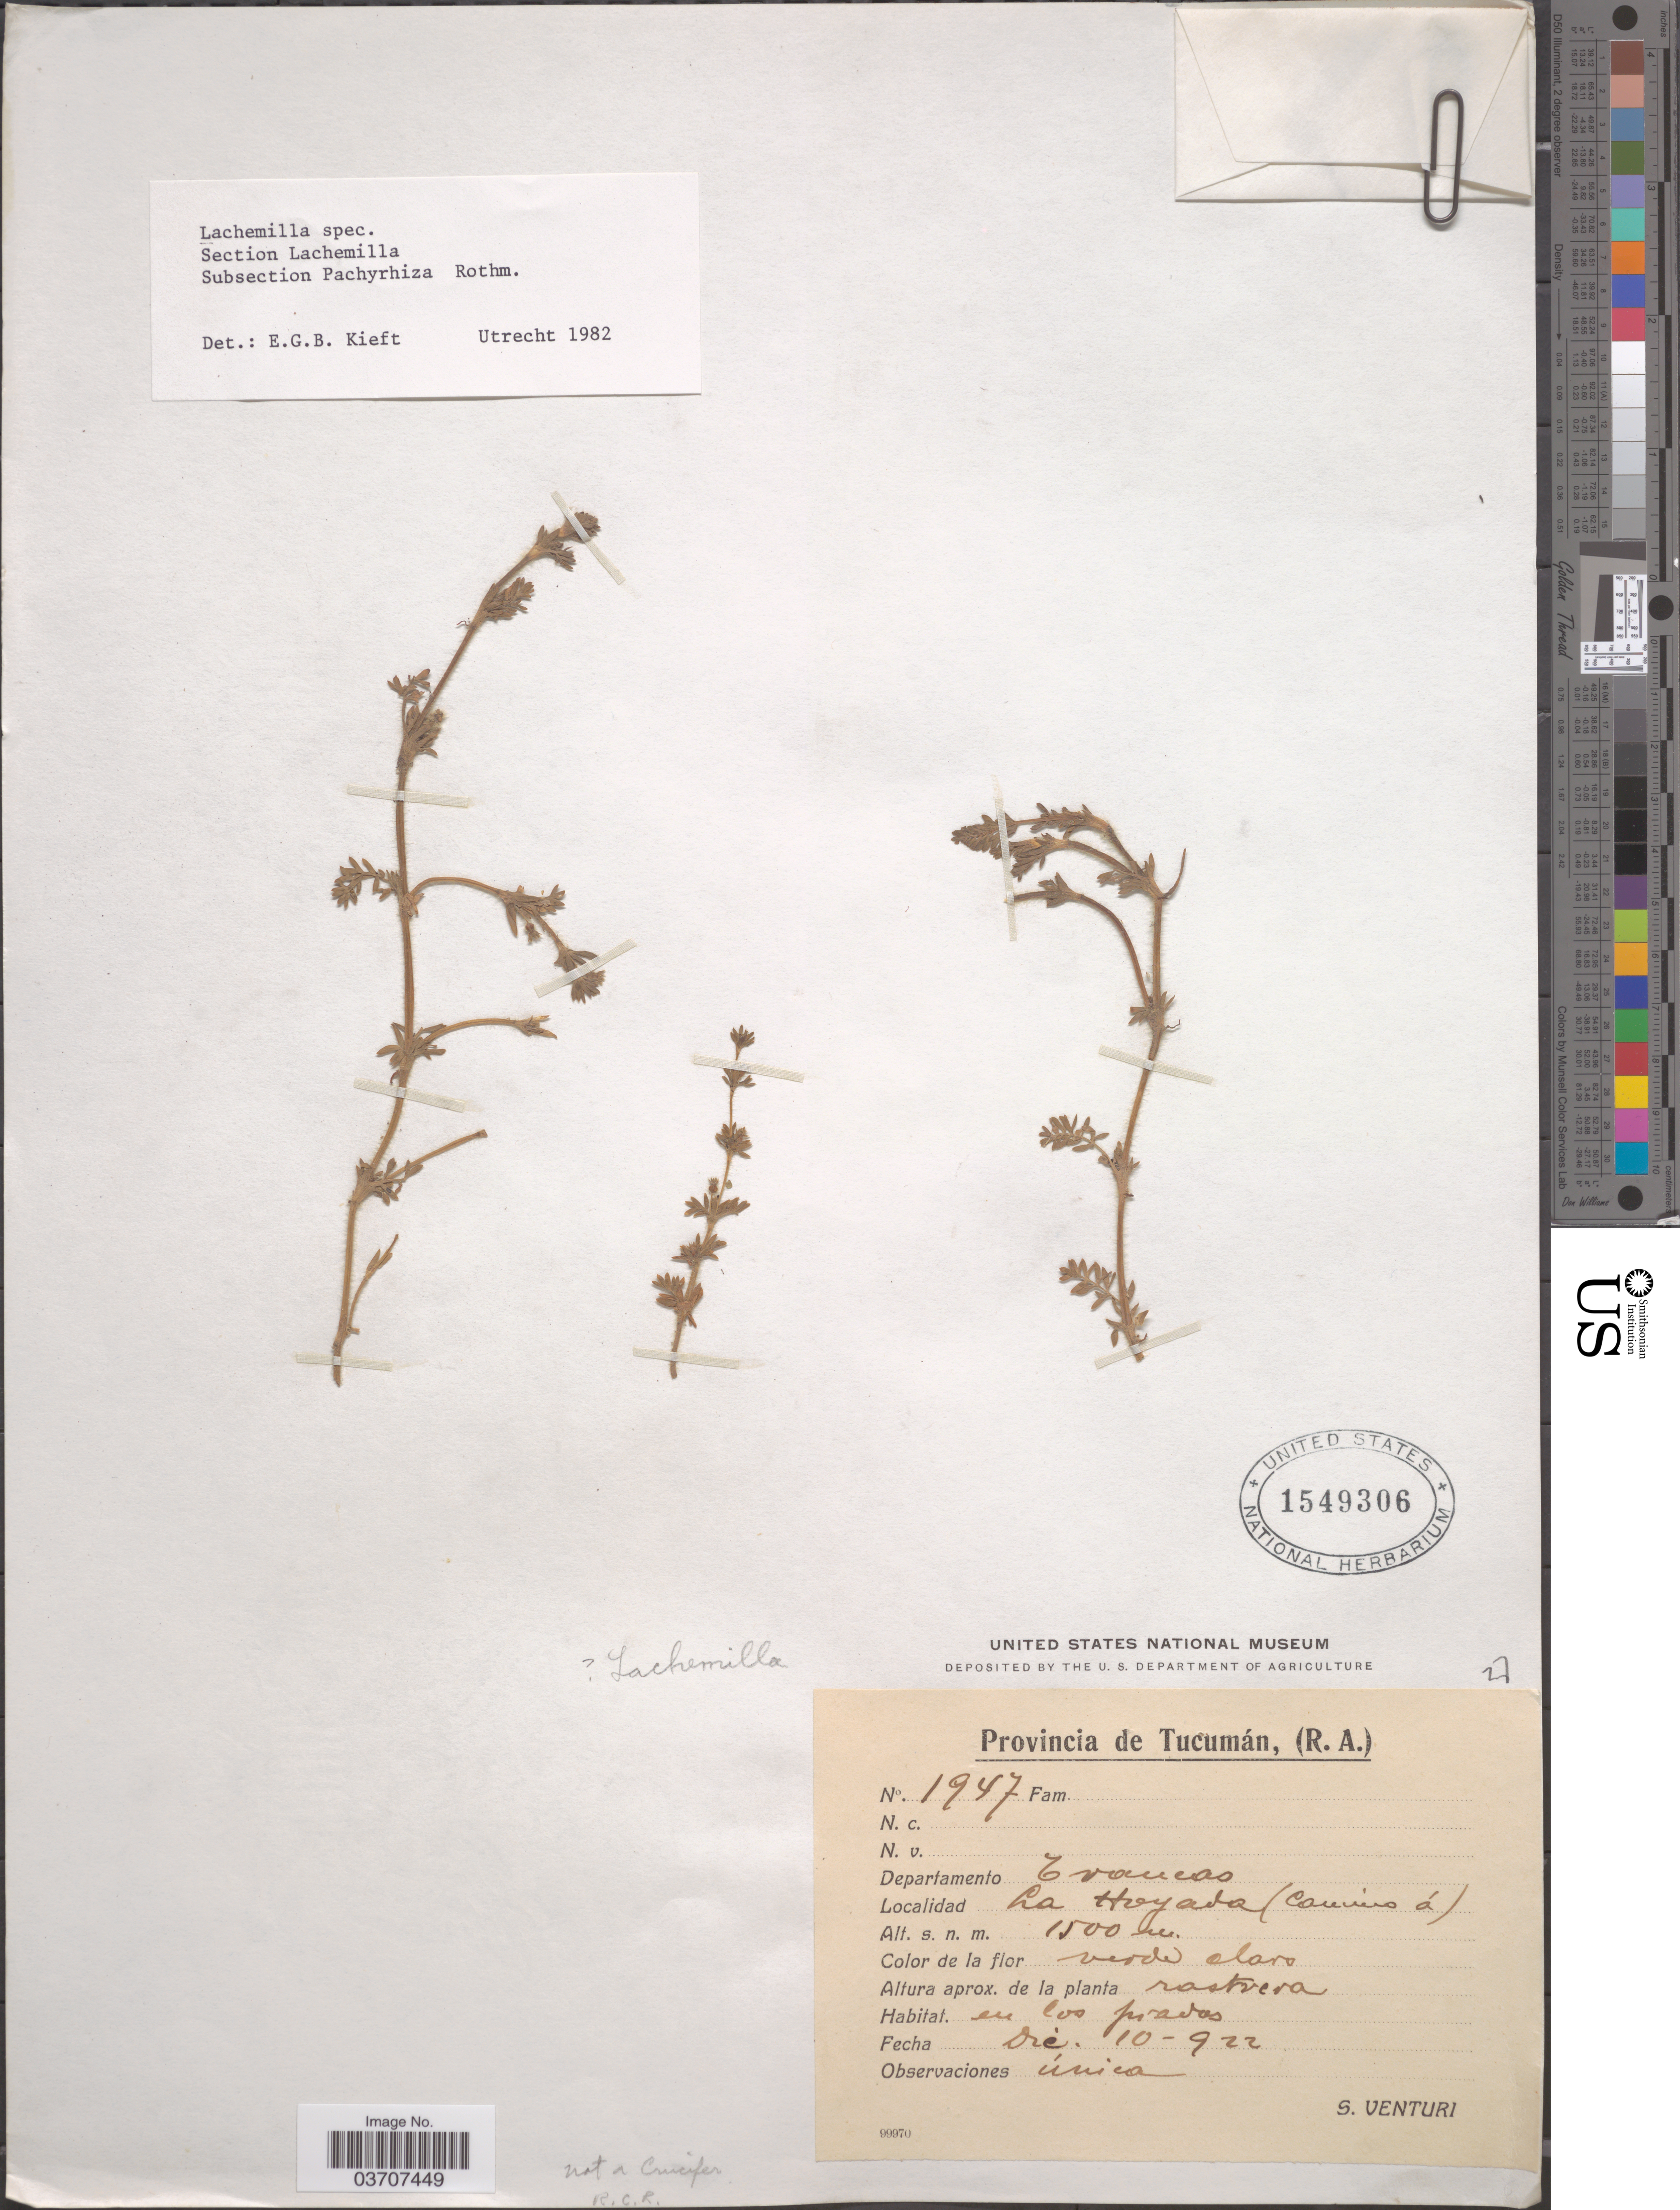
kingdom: Plantae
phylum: Tracheophyta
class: Magnoliopsida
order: Rosales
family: Rosaceae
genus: Lachemilla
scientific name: Lachemilla sp.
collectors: S. Venturi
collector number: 1947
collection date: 1922-12-10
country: Argentina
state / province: Tucuman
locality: Departamento Trancas. La Hoyada.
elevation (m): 1500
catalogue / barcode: US 1549306